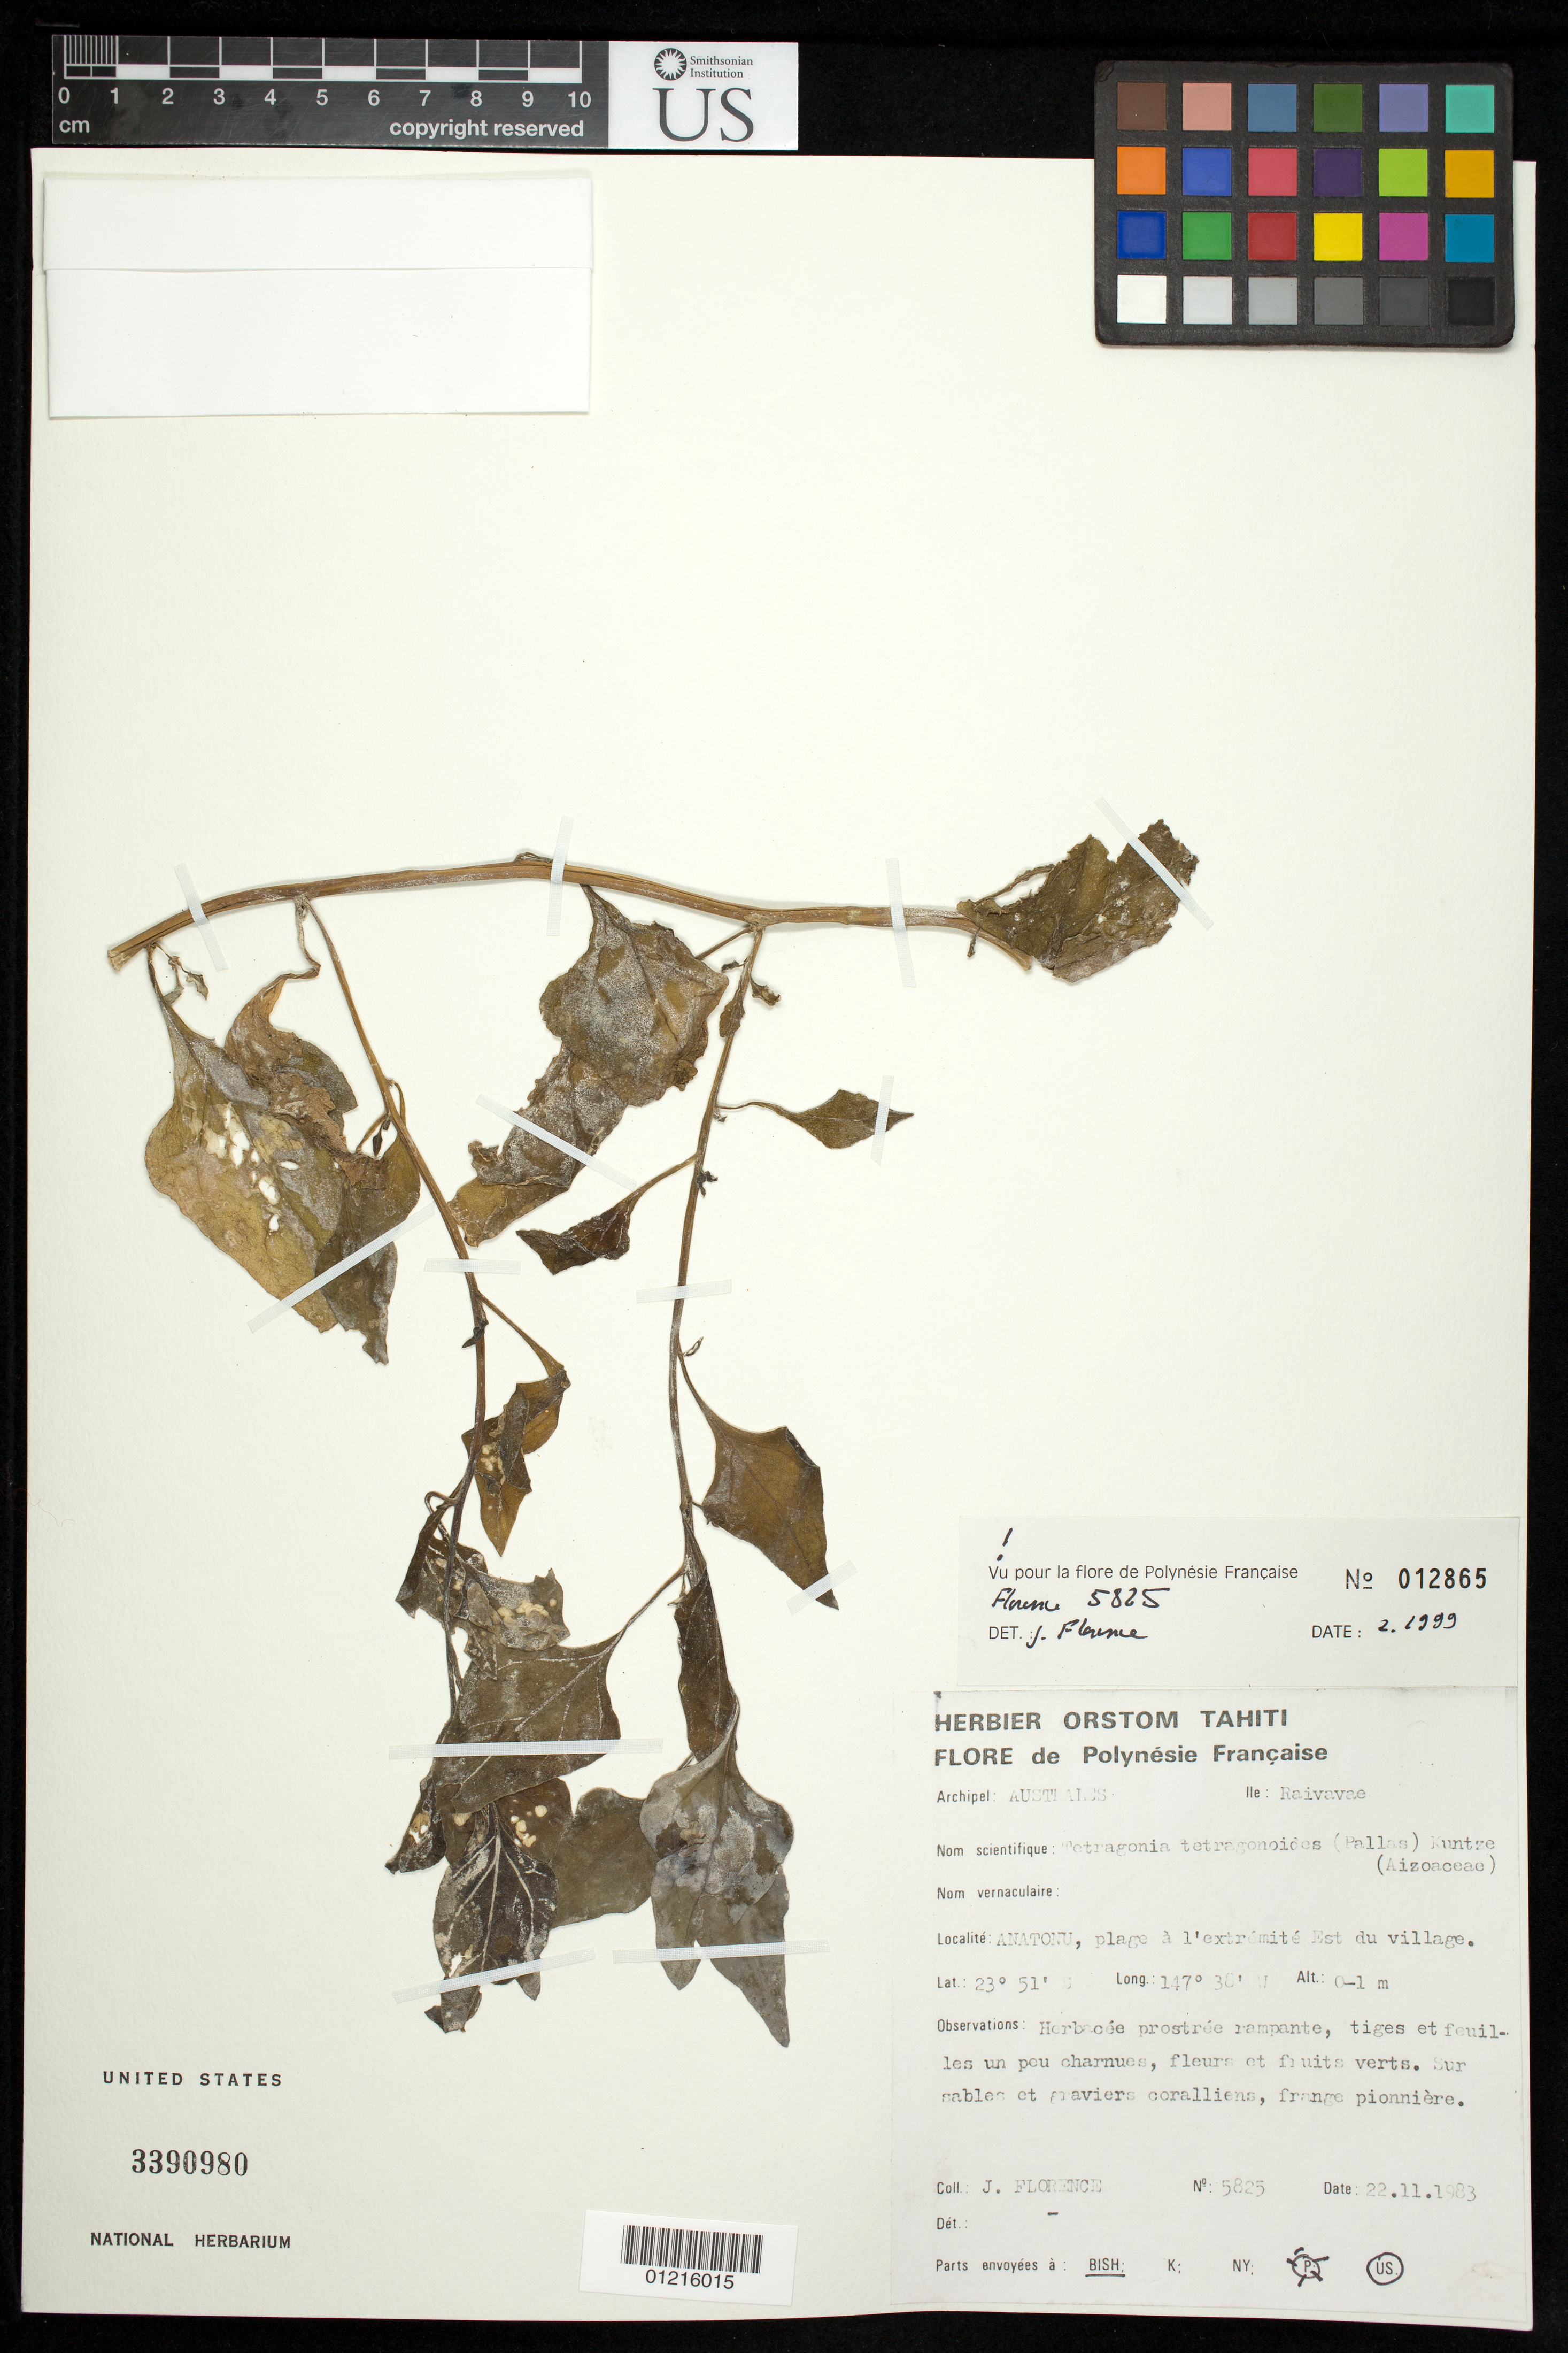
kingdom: Plantae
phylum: Tracheophyta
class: Magnoliopsida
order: Caryophyllales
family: Aizoaceae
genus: Tetragonia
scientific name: Tetragonia tetragonoides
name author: (Pall.) Kuntze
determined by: Florence, J.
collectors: J. Florence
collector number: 5825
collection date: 1983-11-22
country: French Polynesia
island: Raivavae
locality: Anatonu, Plage à l'ectrèmitè est du village.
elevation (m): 0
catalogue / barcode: US 3390980